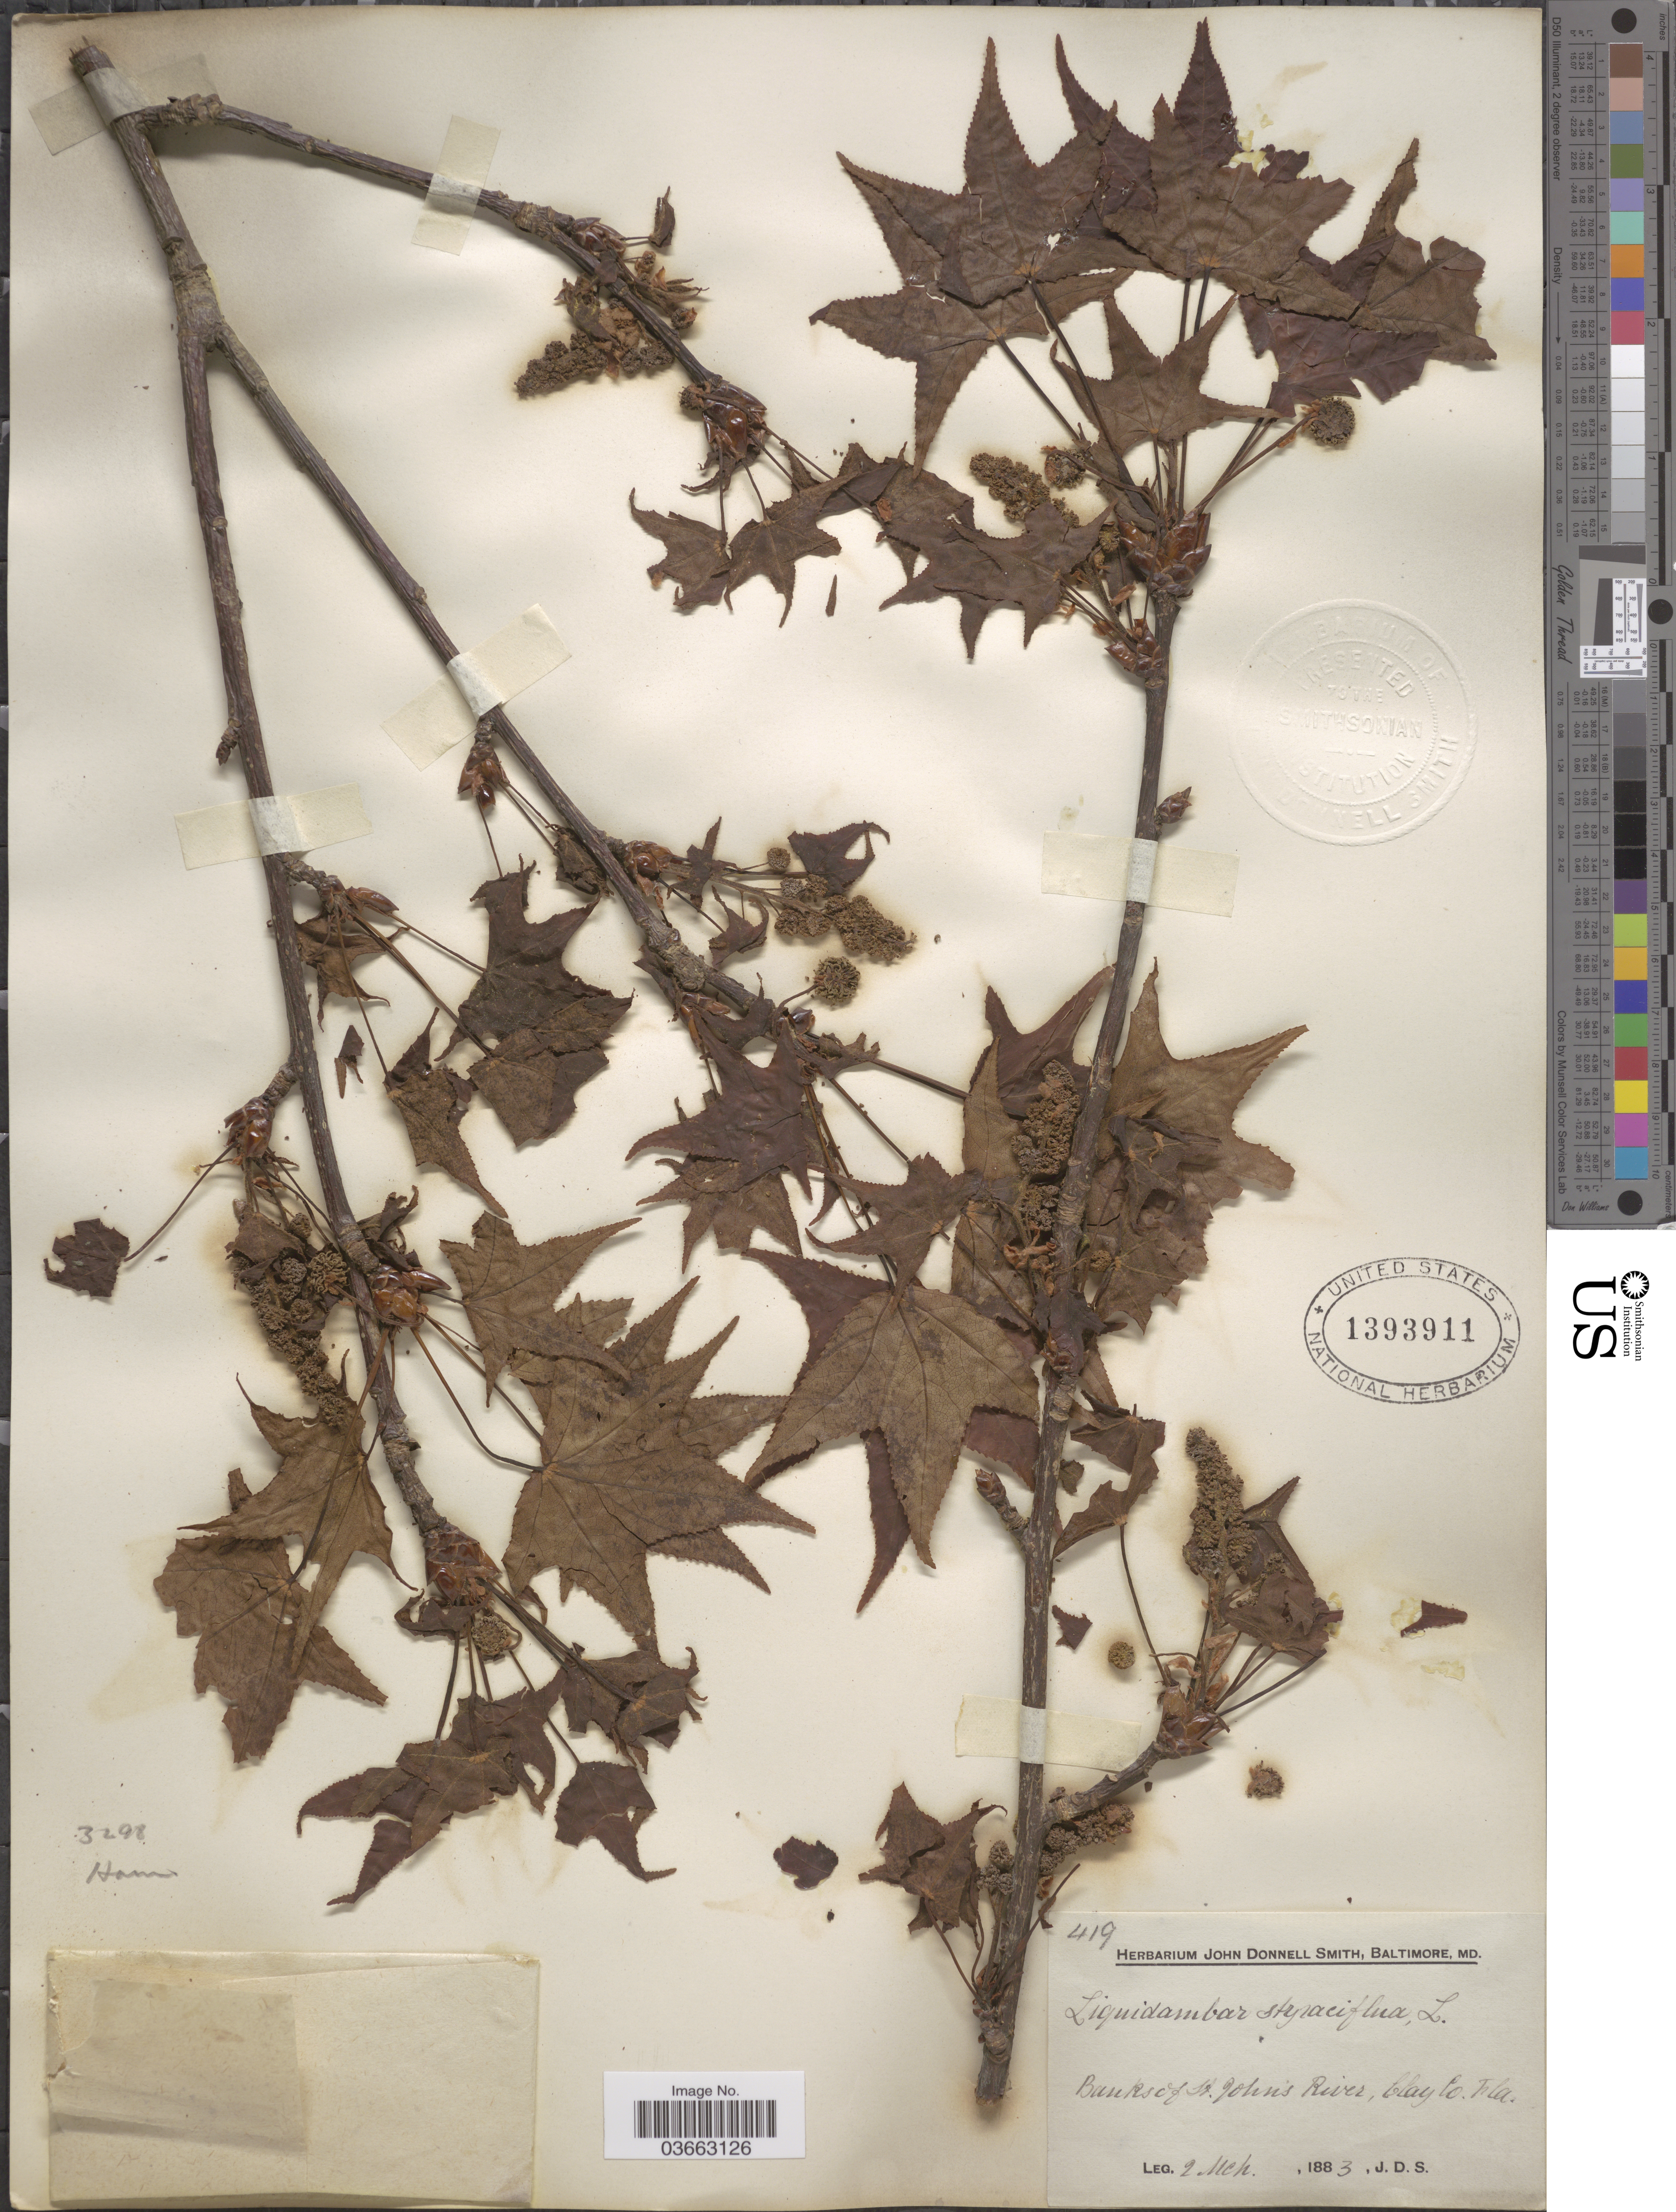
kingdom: Plantae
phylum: Tracheophyta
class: Magnoliopsida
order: Saxifragales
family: Altingiaceae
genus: Liquidambar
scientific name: Liquidambar styraciflua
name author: L.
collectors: J. Donnell Smith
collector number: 419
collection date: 1883-03-02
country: United States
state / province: Florida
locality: Banks of St. John's River, Clay Co.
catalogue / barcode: US 1393911